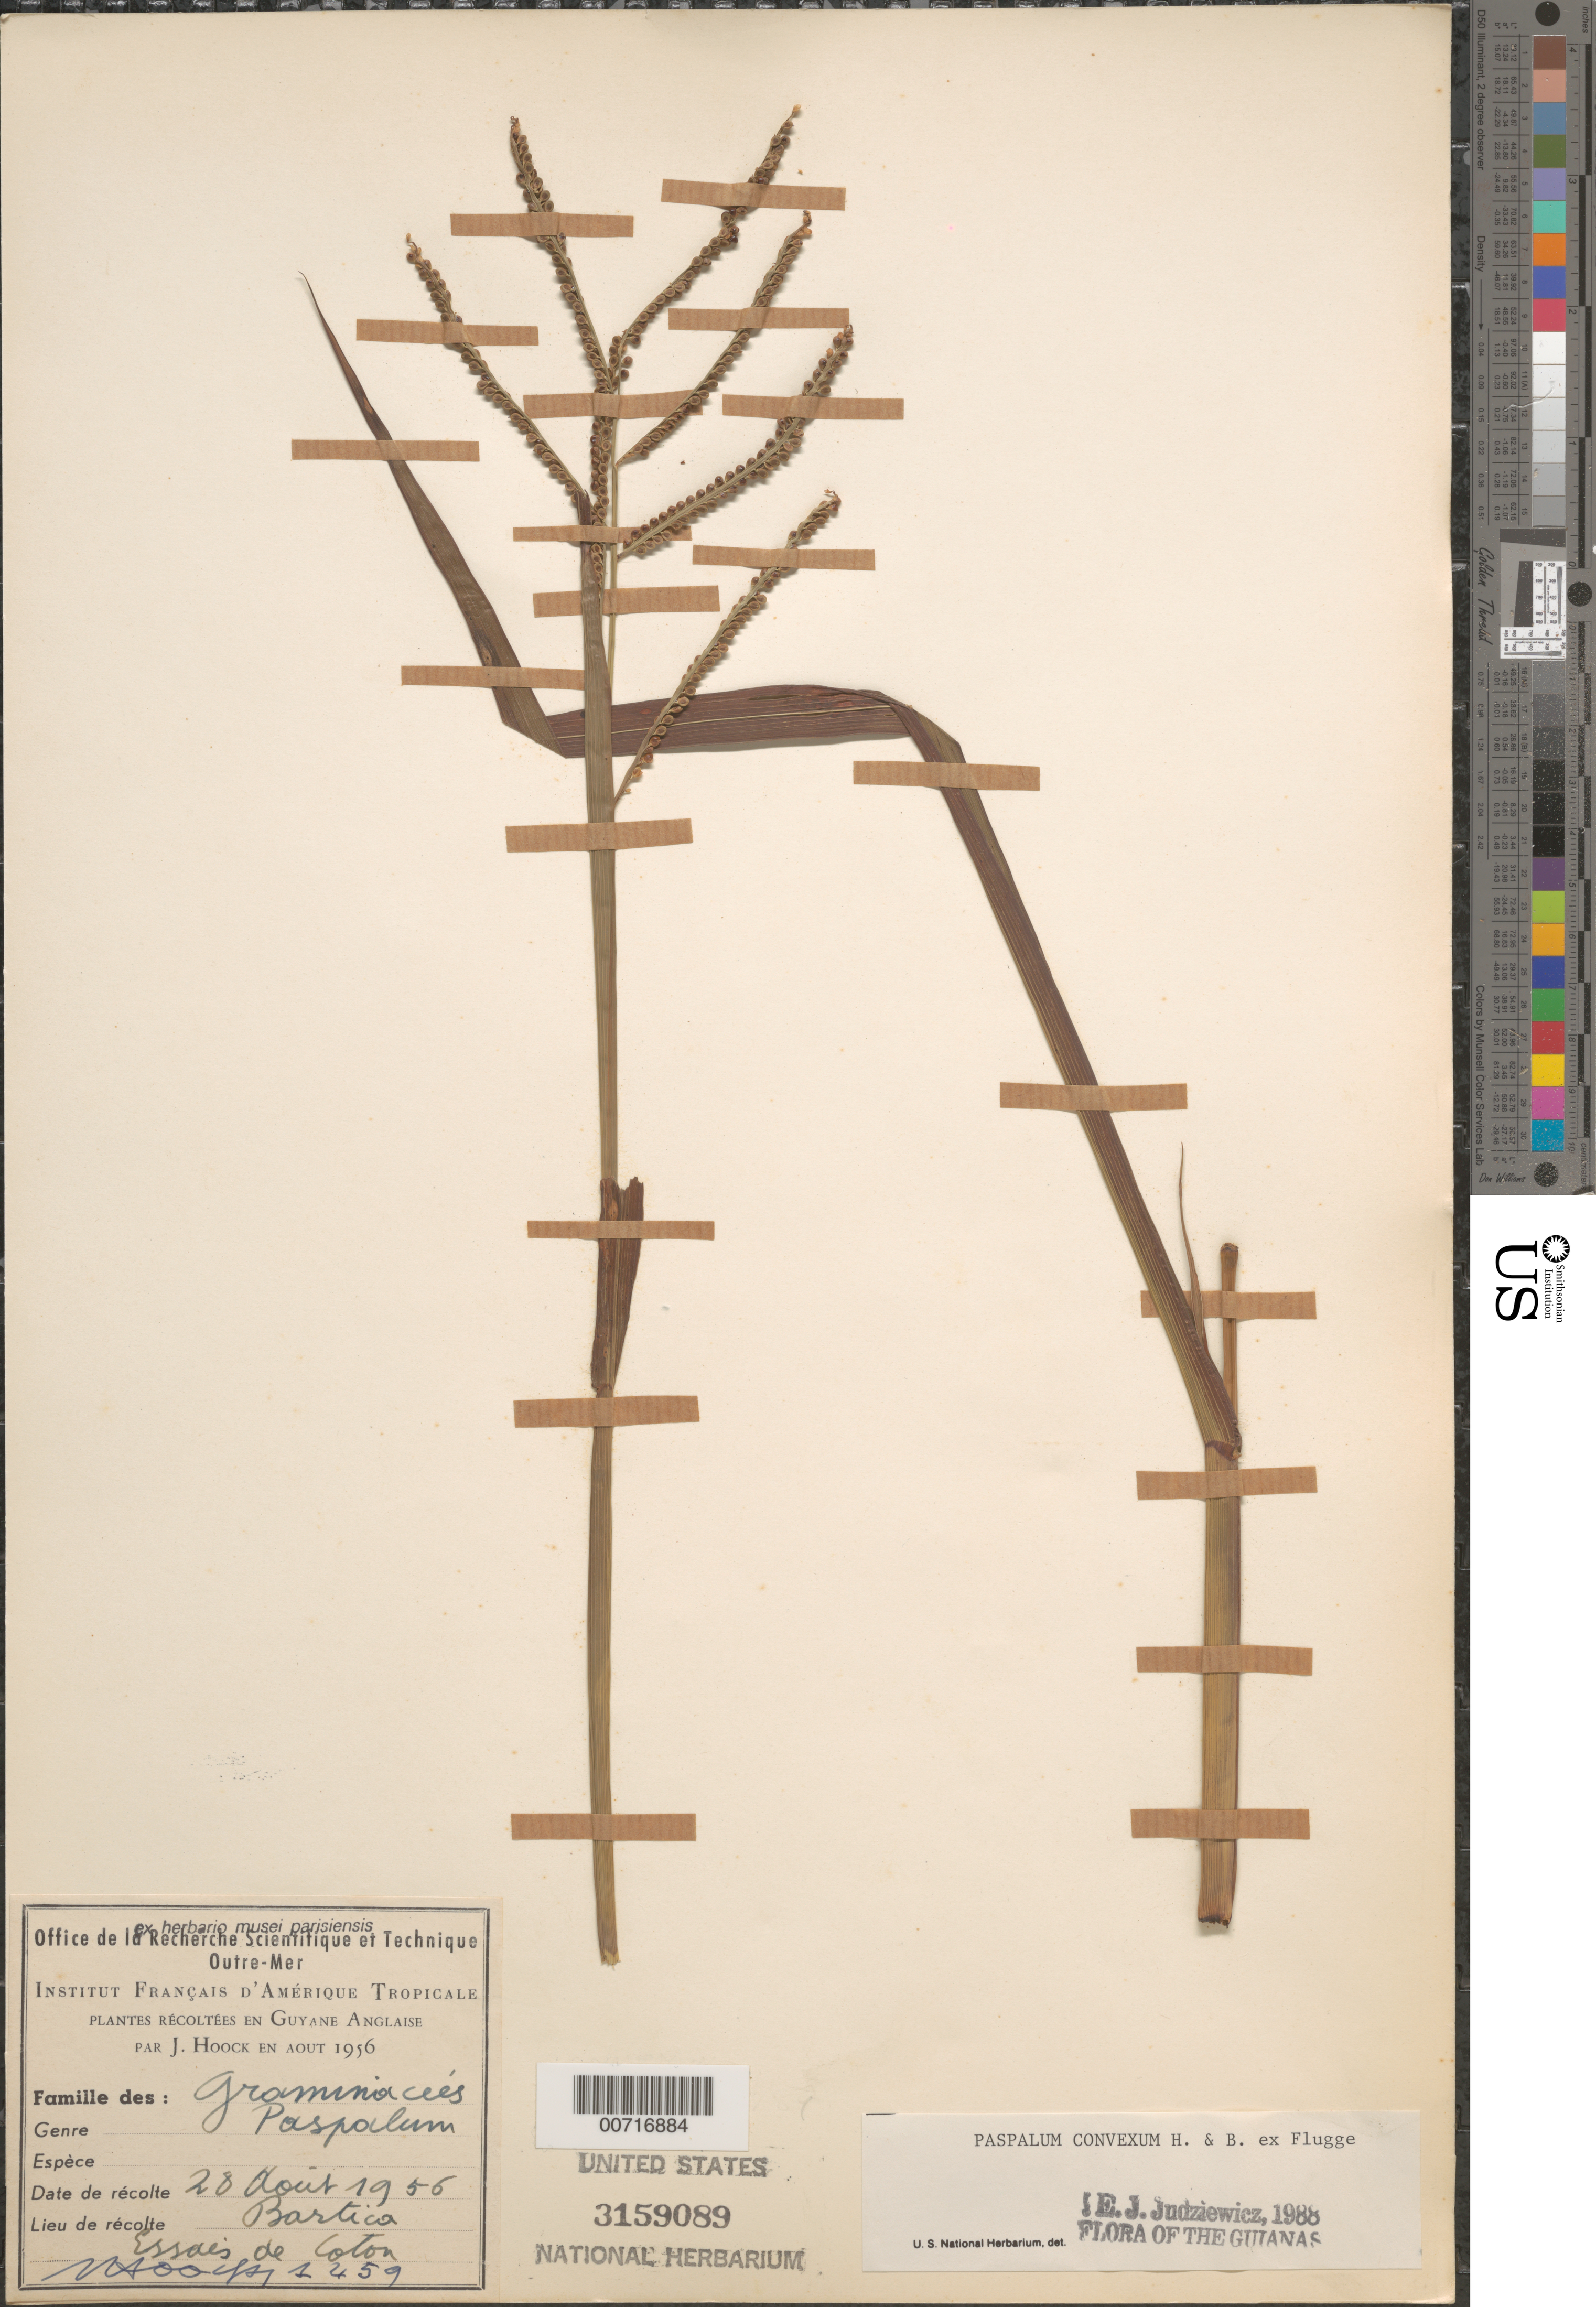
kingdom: Plantae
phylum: Tracheophyta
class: Liliopsida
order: Poales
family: Poaceae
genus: Paspalum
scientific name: Paspalum convexum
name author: Humb. & Bonpl. ex Flüggé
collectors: J. Hoock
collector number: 1459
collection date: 1956-08-28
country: Guyana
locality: Guyane Anglaise. Bartica. Essais de Coton. Guianas.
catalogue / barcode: US 3159089